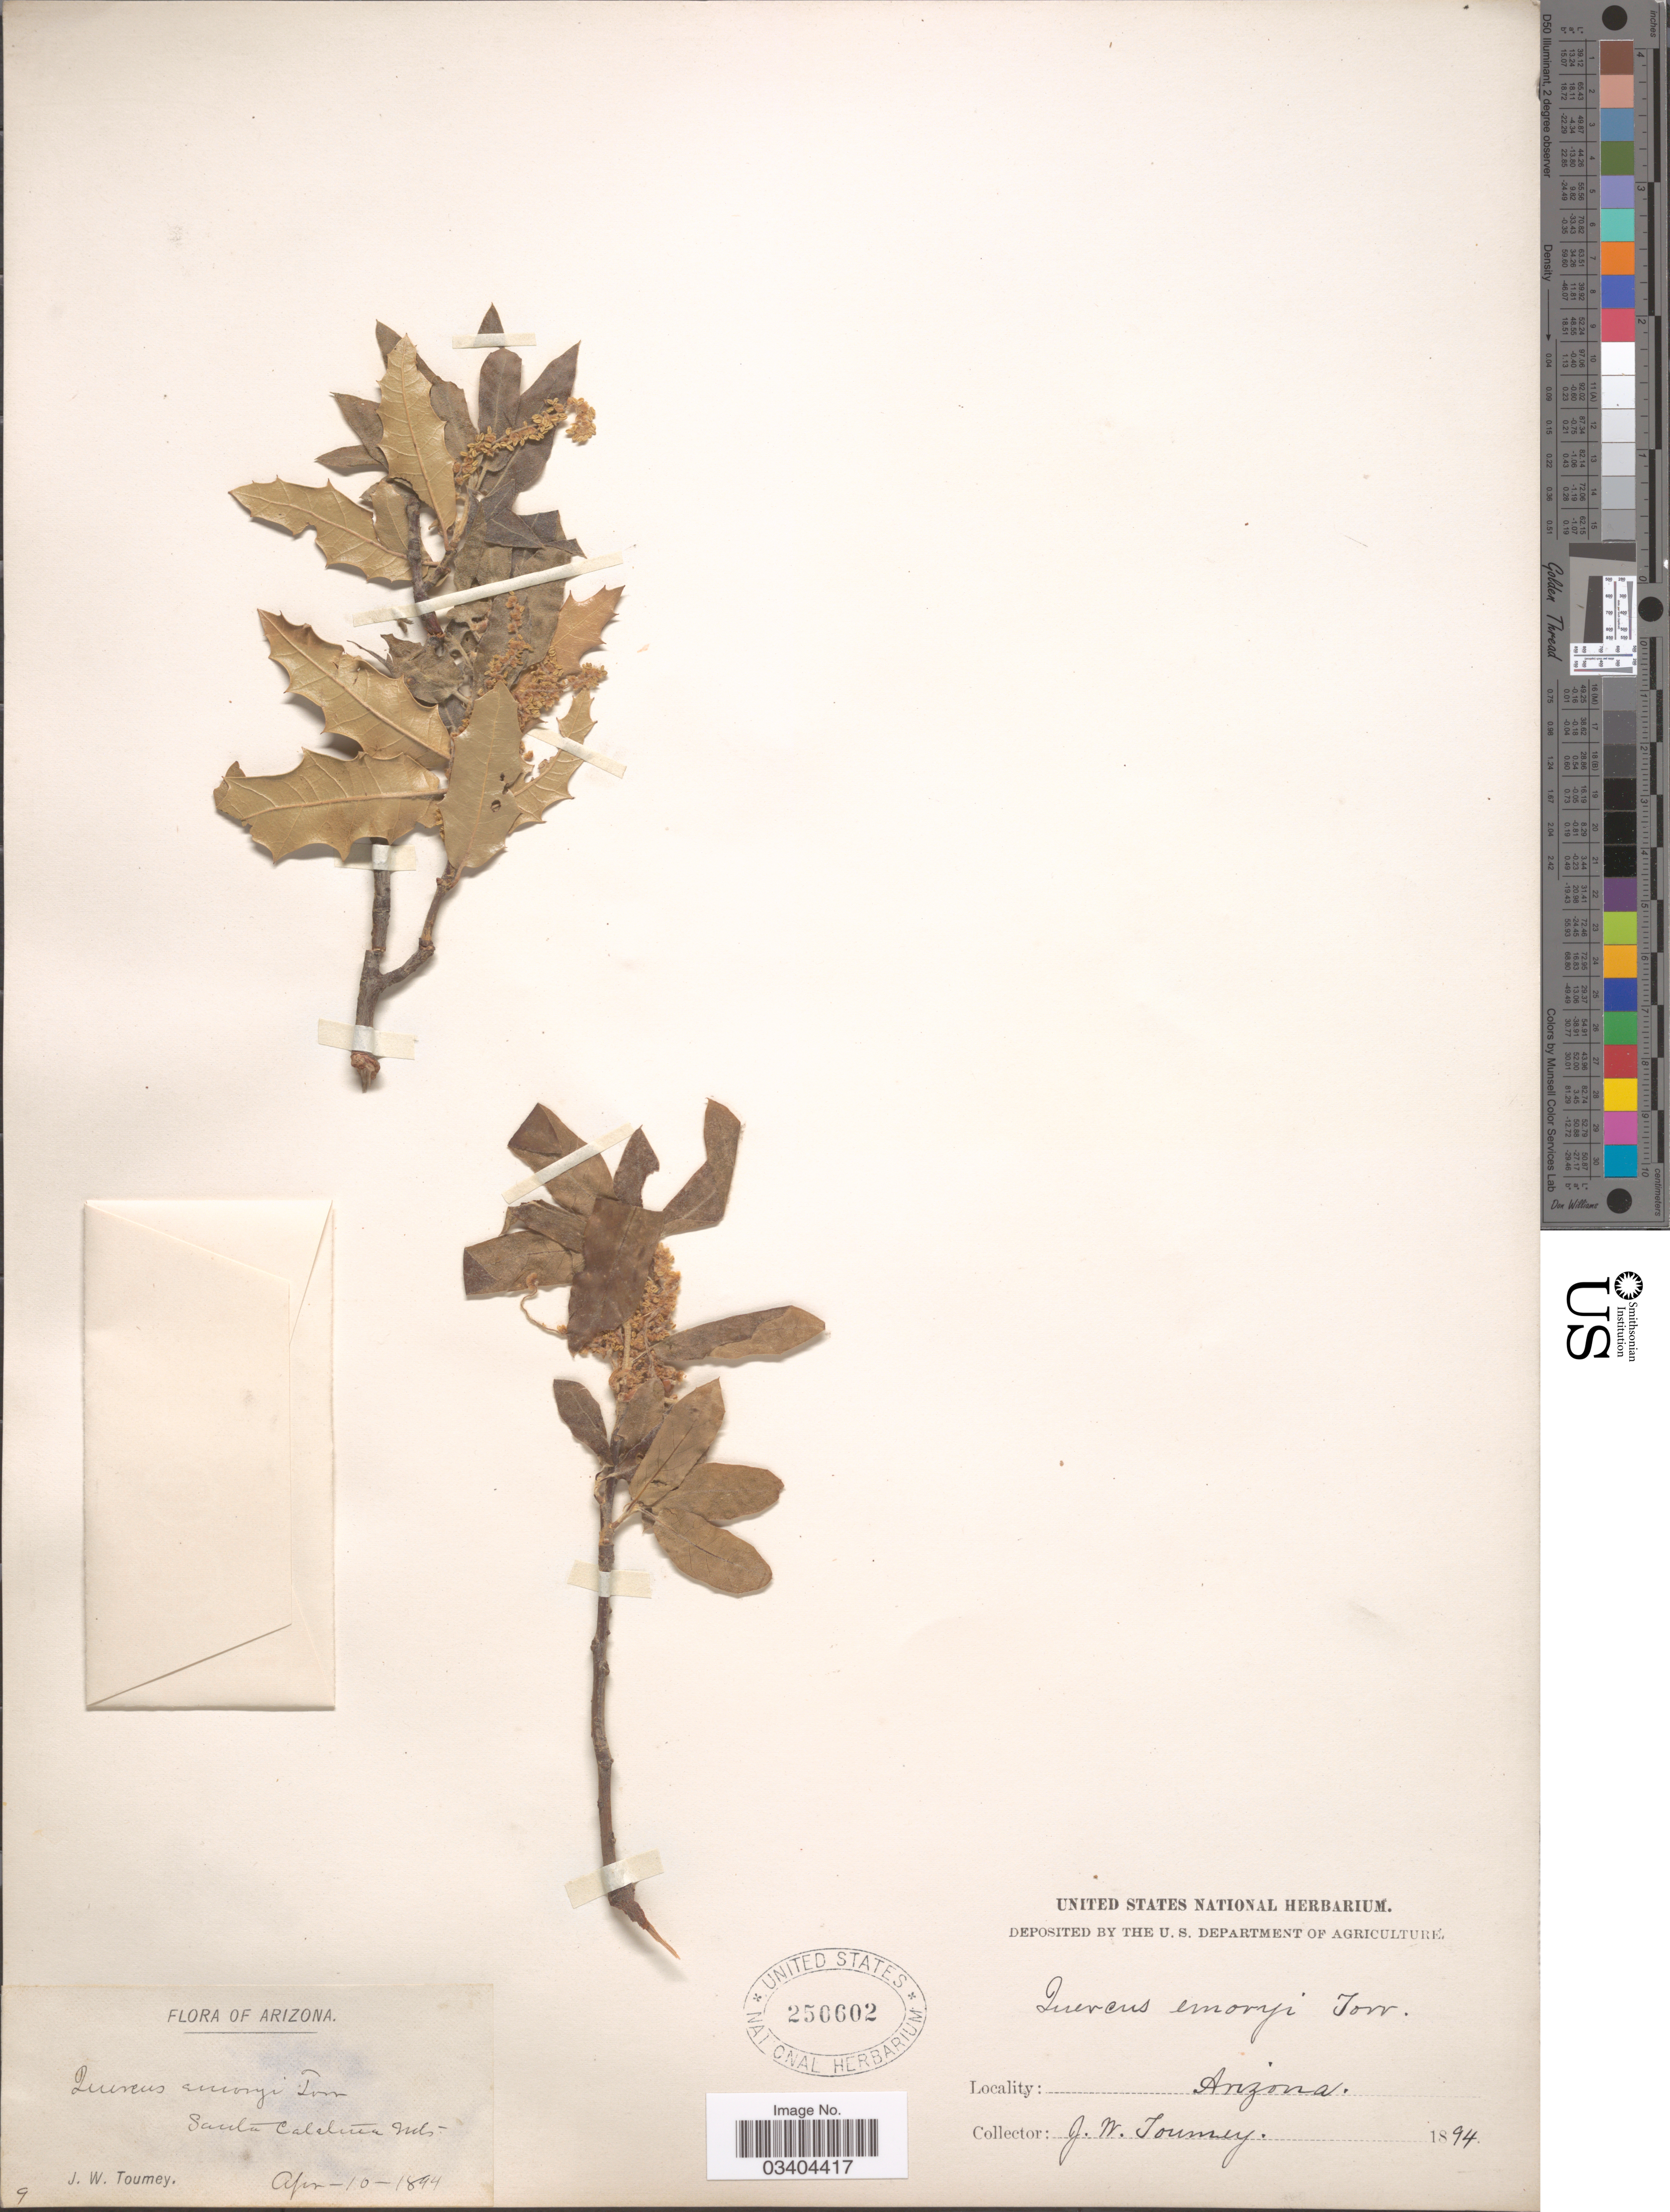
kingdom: Plantae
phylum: Tracheophyta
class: Magnoliopsida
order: Fagales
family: Fagaceae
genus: Quercus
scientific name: Quercus emoryi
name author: Torr. in Emory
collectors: J. W. Toumey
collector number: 9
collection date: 1894-04-10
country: United States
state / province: Arizona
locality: Santa Catalina Mts.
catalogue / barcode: US 250602